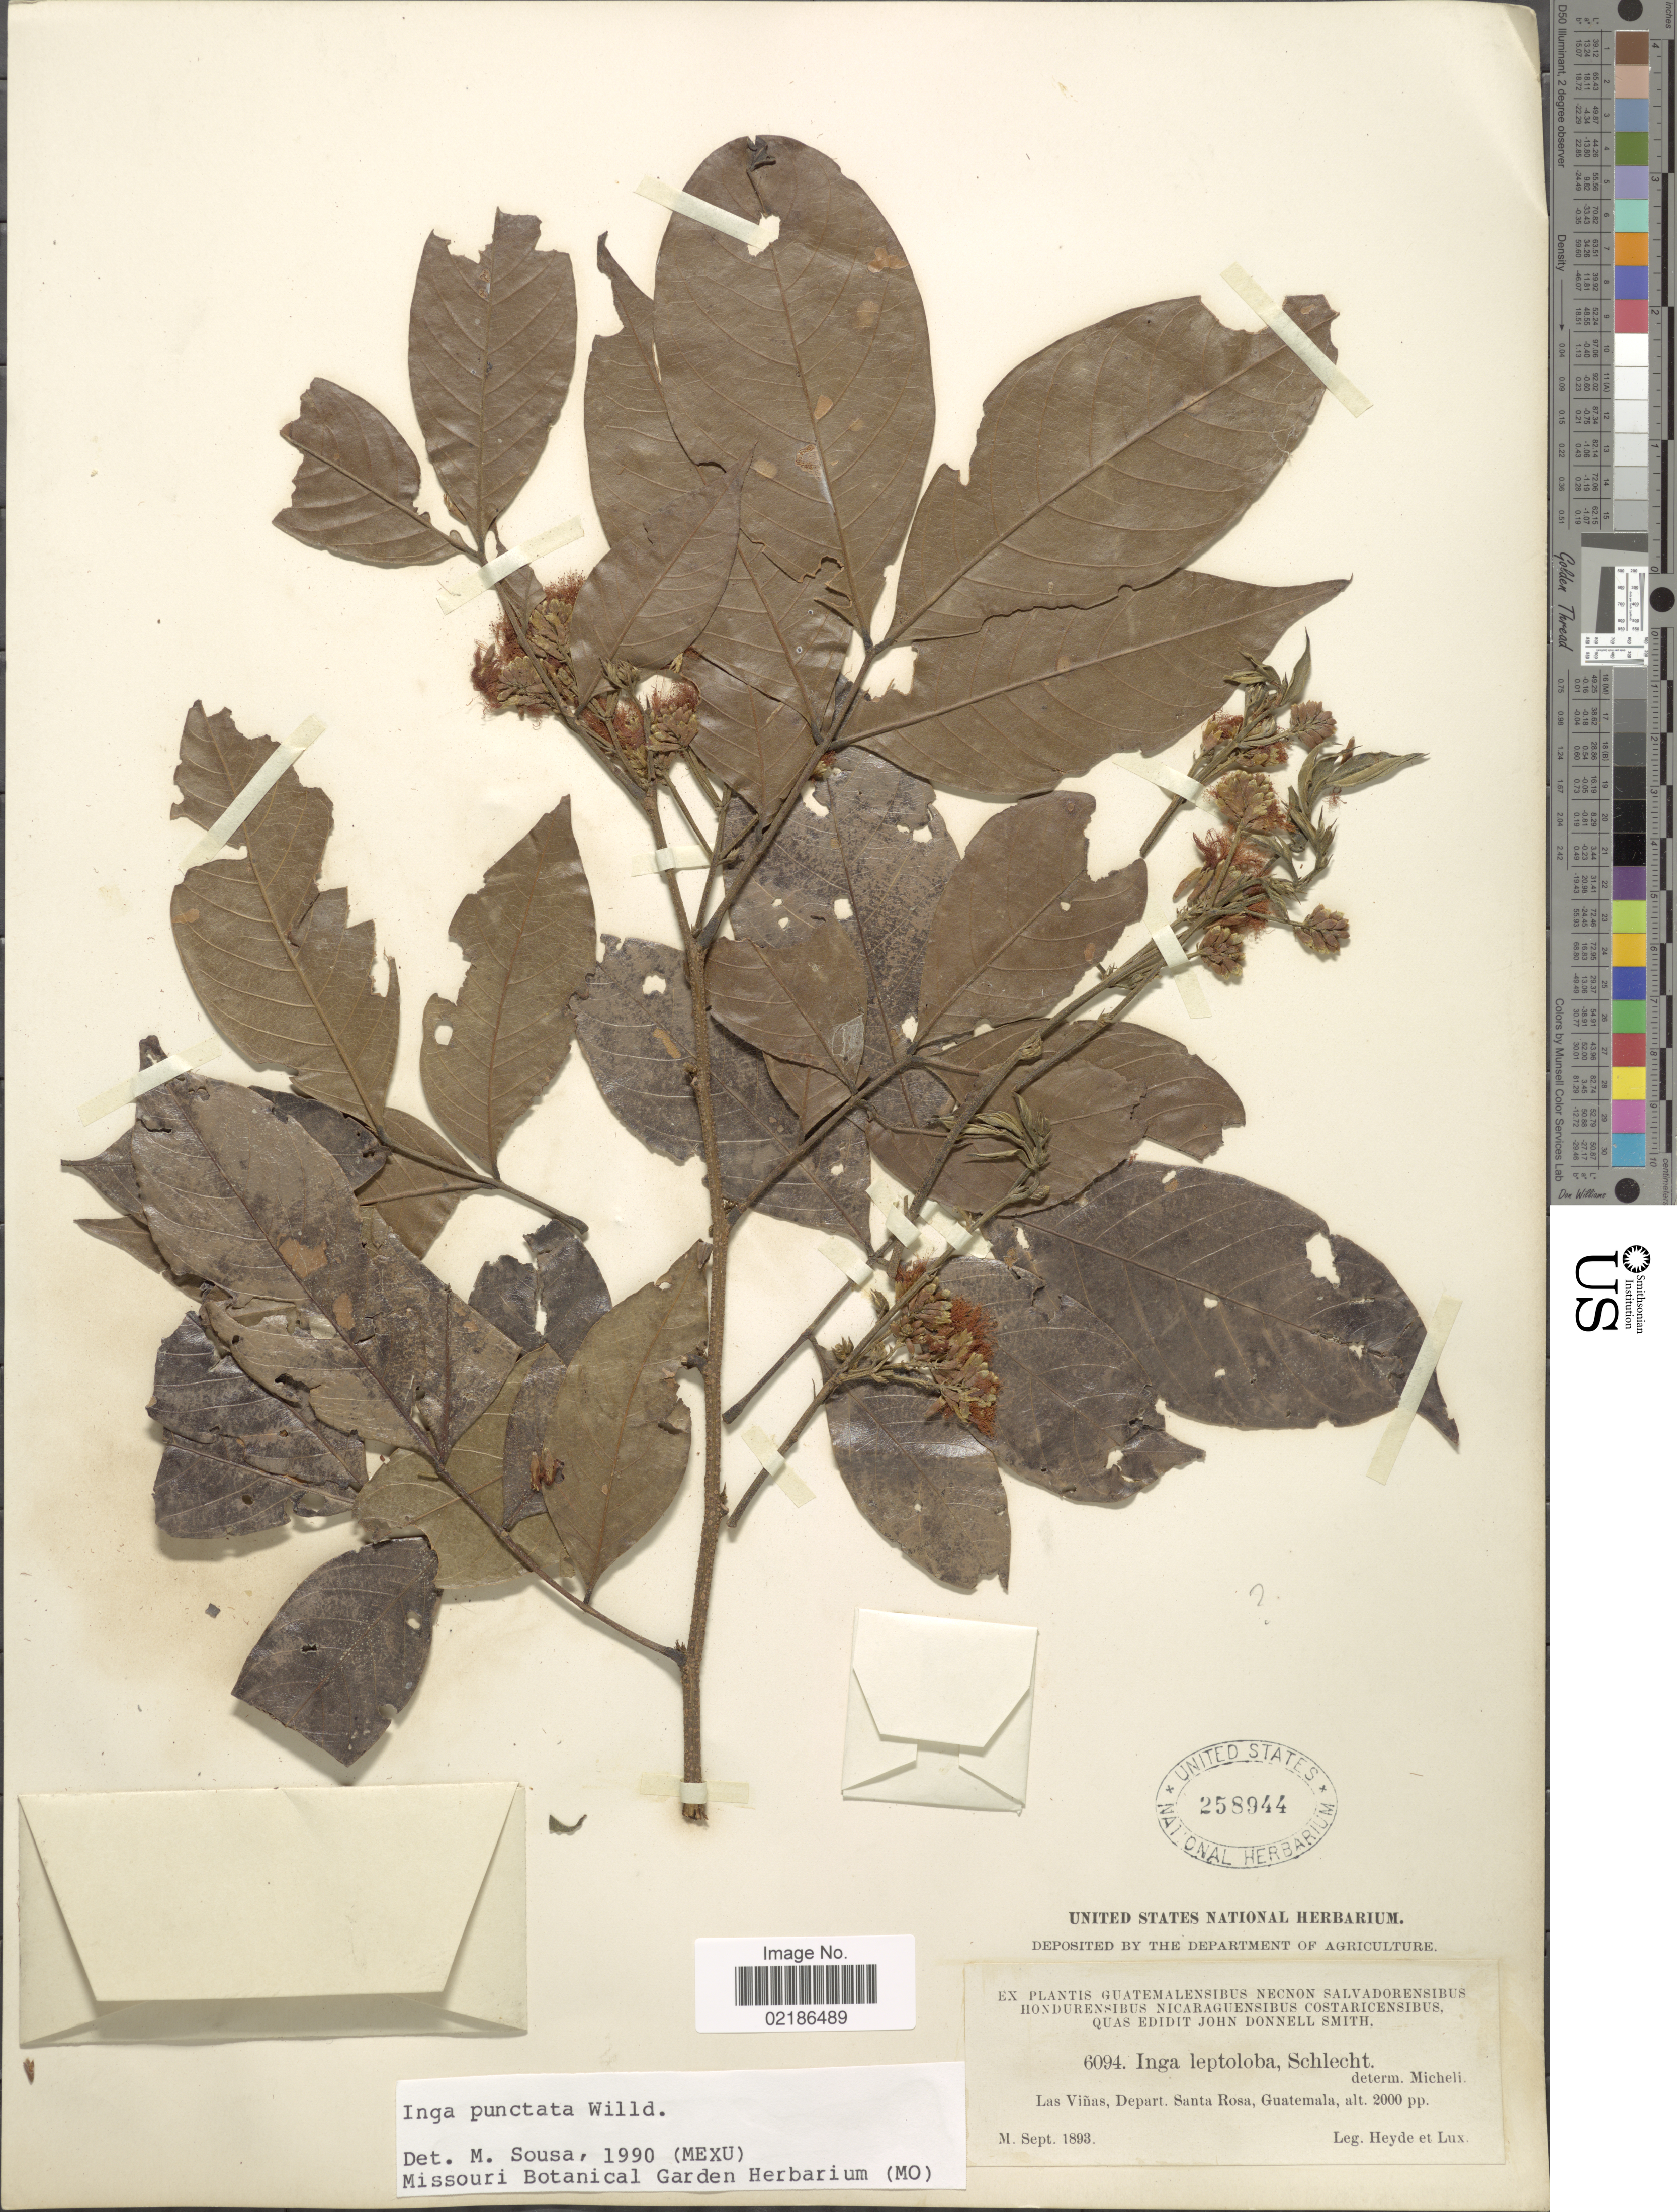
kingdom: Plantae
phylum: Tracheophyta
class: Magnoliopsida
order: Fabales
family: Fabaceae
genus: Inga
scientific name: Inga punctata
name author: Willd.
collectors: Heyde & Lux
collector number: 6094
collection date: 1893-09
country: Guatemala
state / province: Santa Rosa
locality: Las Vinas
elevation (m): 610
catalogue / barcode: US 258944